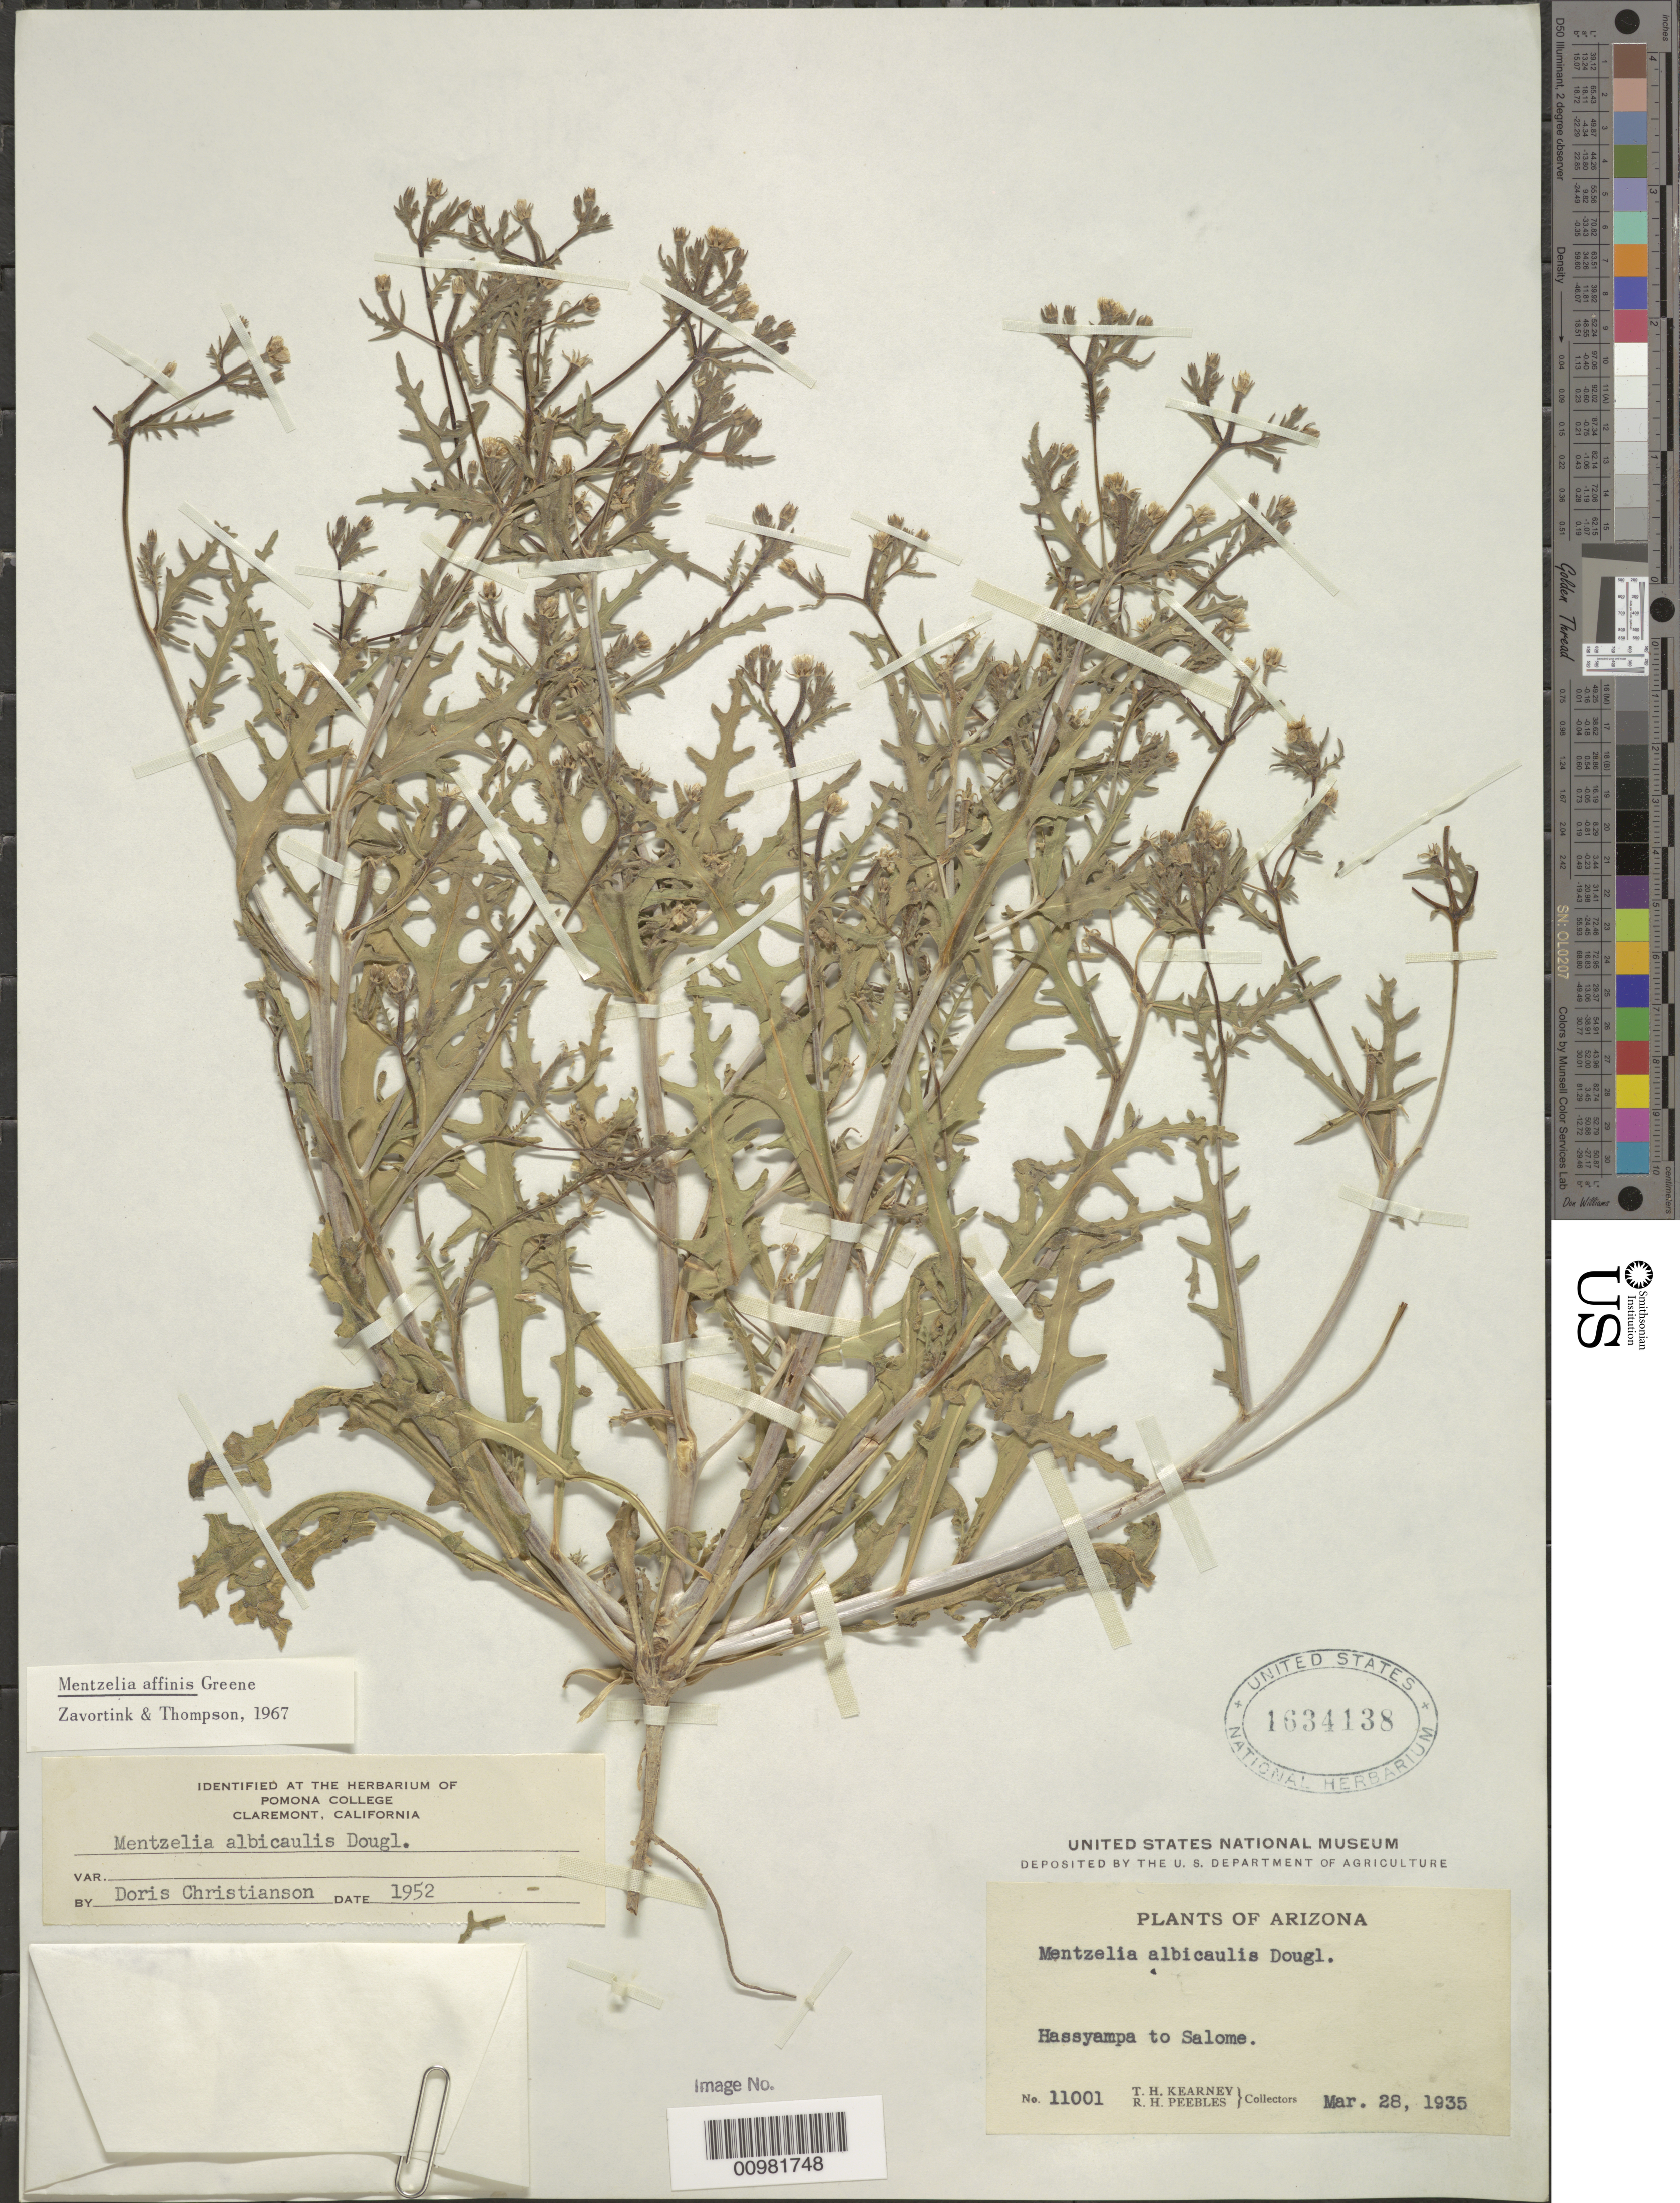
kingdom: Plantae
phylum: Tracheophyta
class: Magnoliopsida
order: Cornales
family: Loasaceae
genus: Mentzelia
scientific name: Mentzelia affinis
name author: Greene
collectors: T. H. Kearney & R. H. Peebles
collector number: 11001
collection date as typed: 28 Mar 1935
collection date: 1935-03-28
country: United States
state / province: Arizona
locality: Hassayampa to Salome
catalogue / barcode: US 1634138